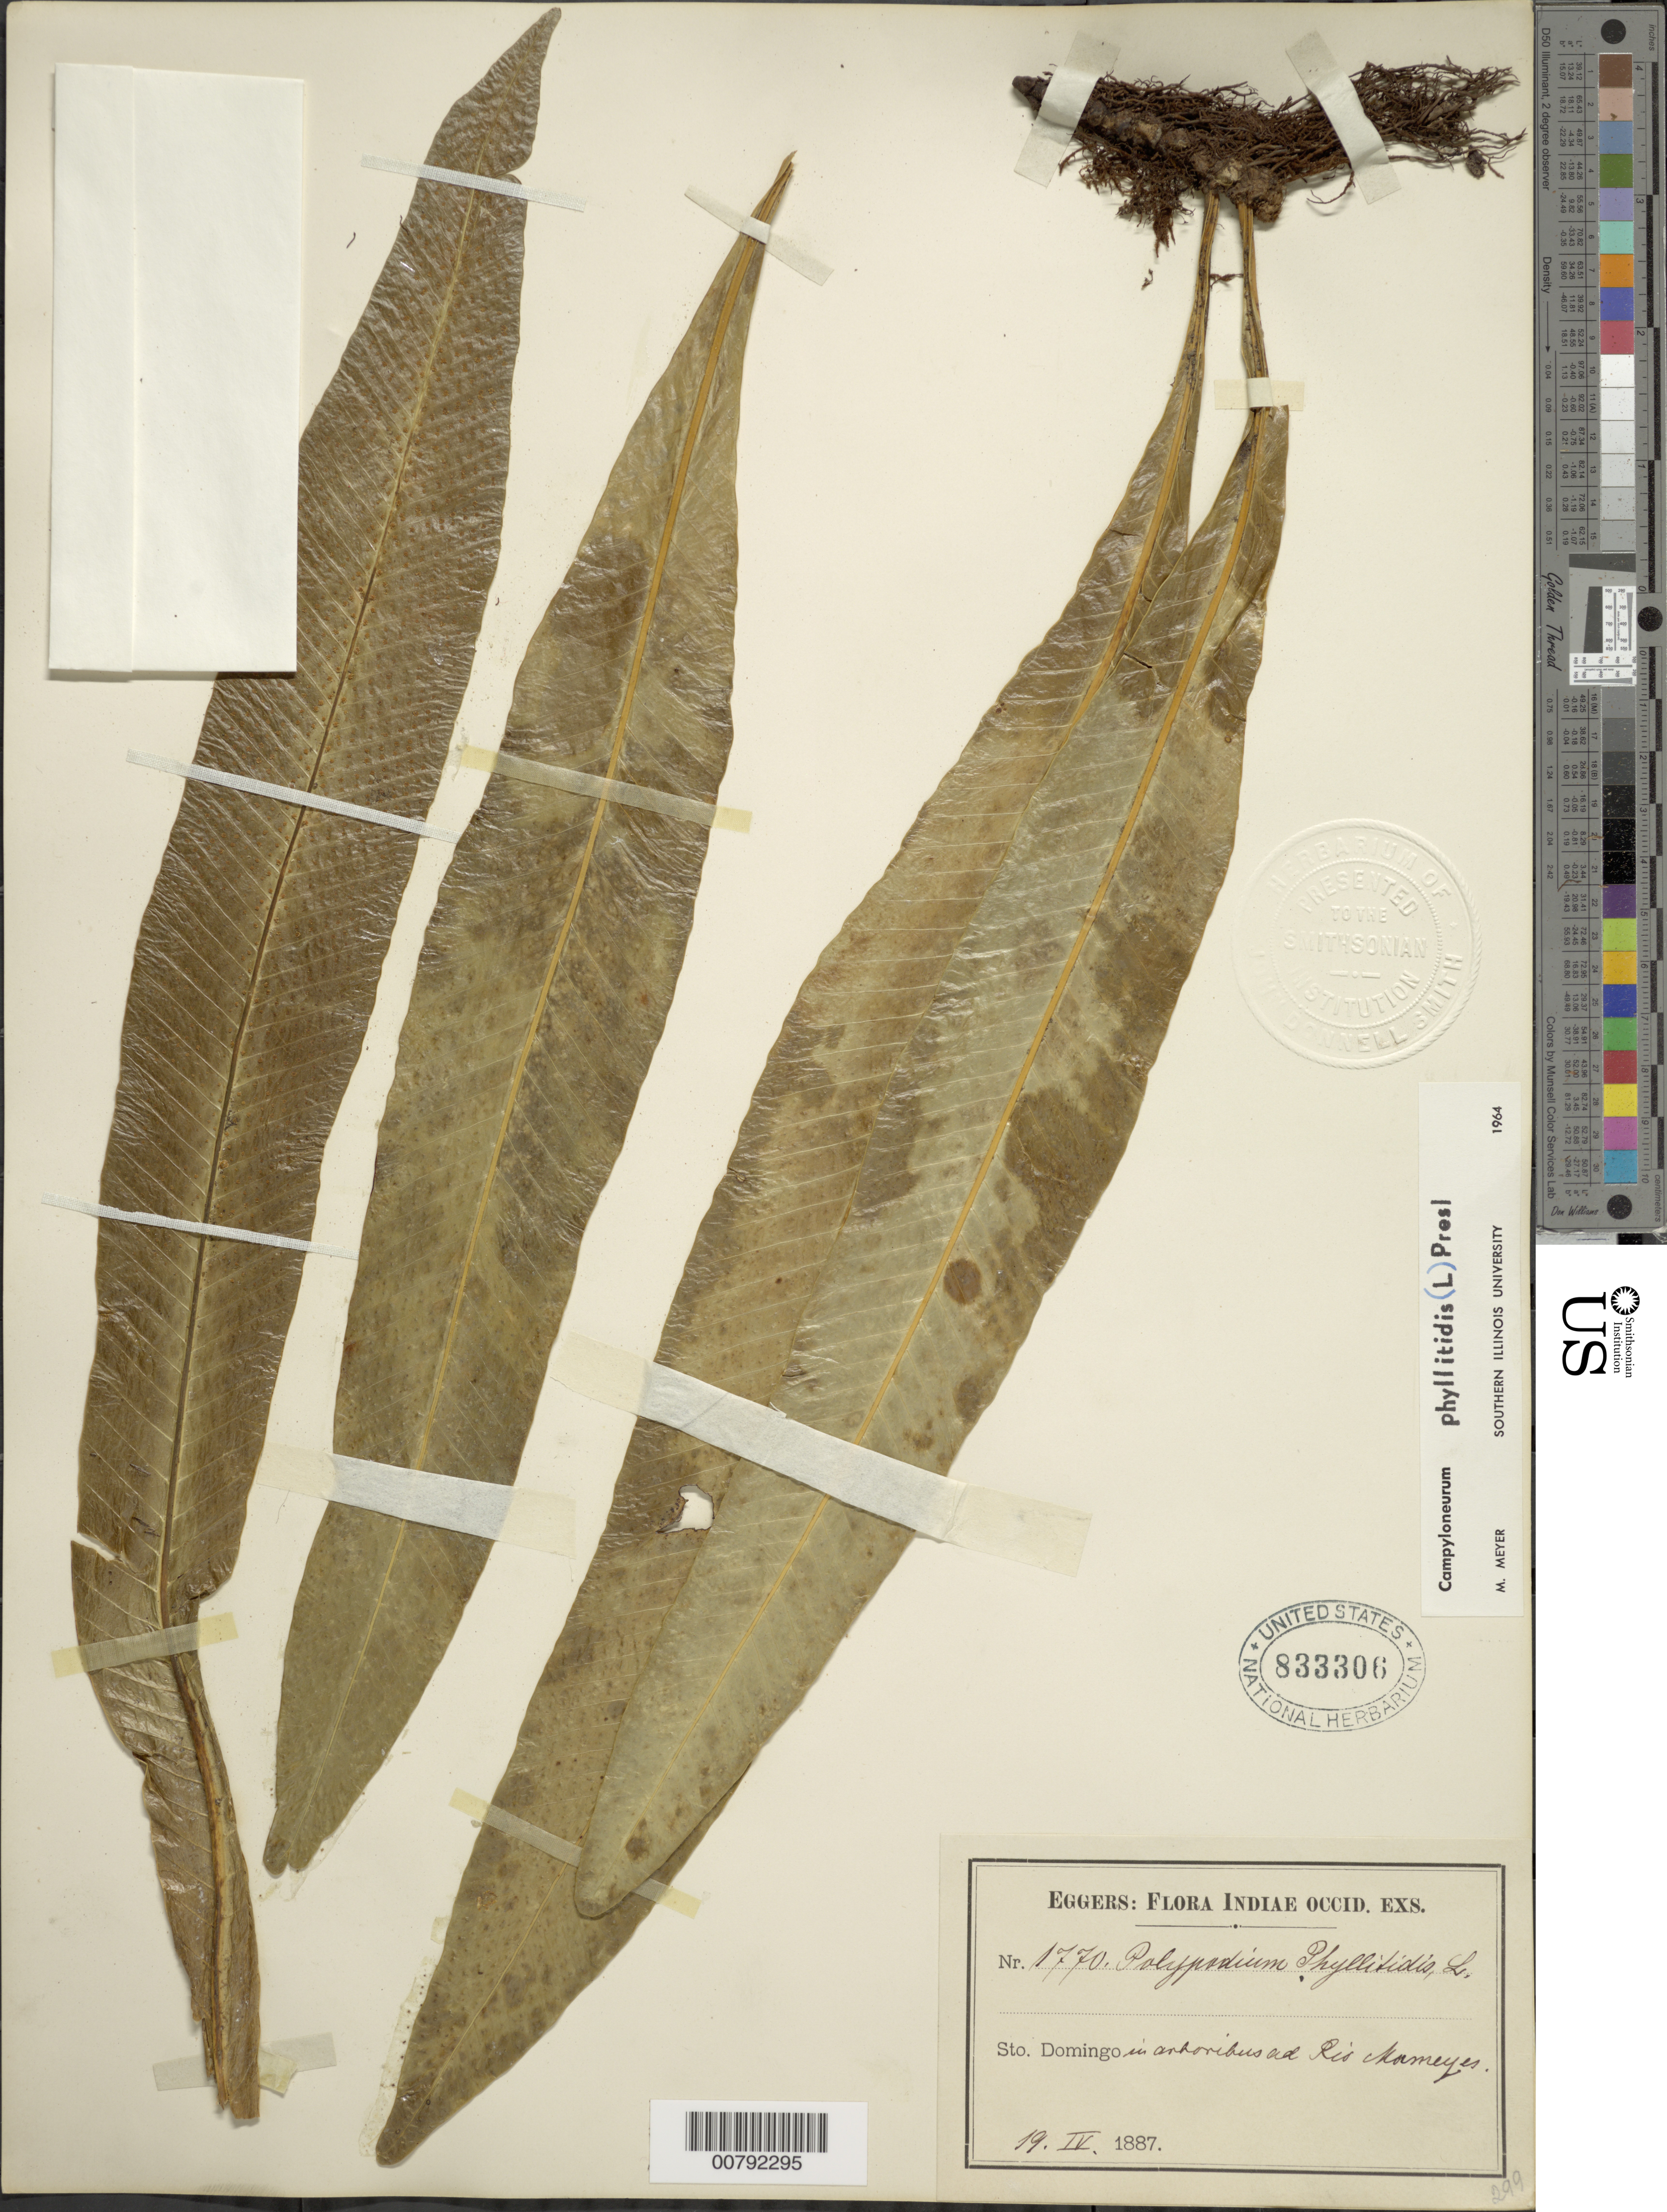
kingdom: Plantae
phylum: Tracheophyta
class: Polypodiopsida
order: Polypodiales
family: Polypodiaceae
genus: Campyloneurum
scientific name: Campyloneurum phyllitidis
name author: (L.) C. Presl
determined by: Meyer, M.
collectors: H. F. A. von Eggers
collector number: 1770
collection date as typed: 19 Apr 1887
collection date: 1887-04-19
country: Dominican Republic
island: Hispaniola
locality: Río Mameyes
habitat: Arboribus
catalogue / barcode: US 833306